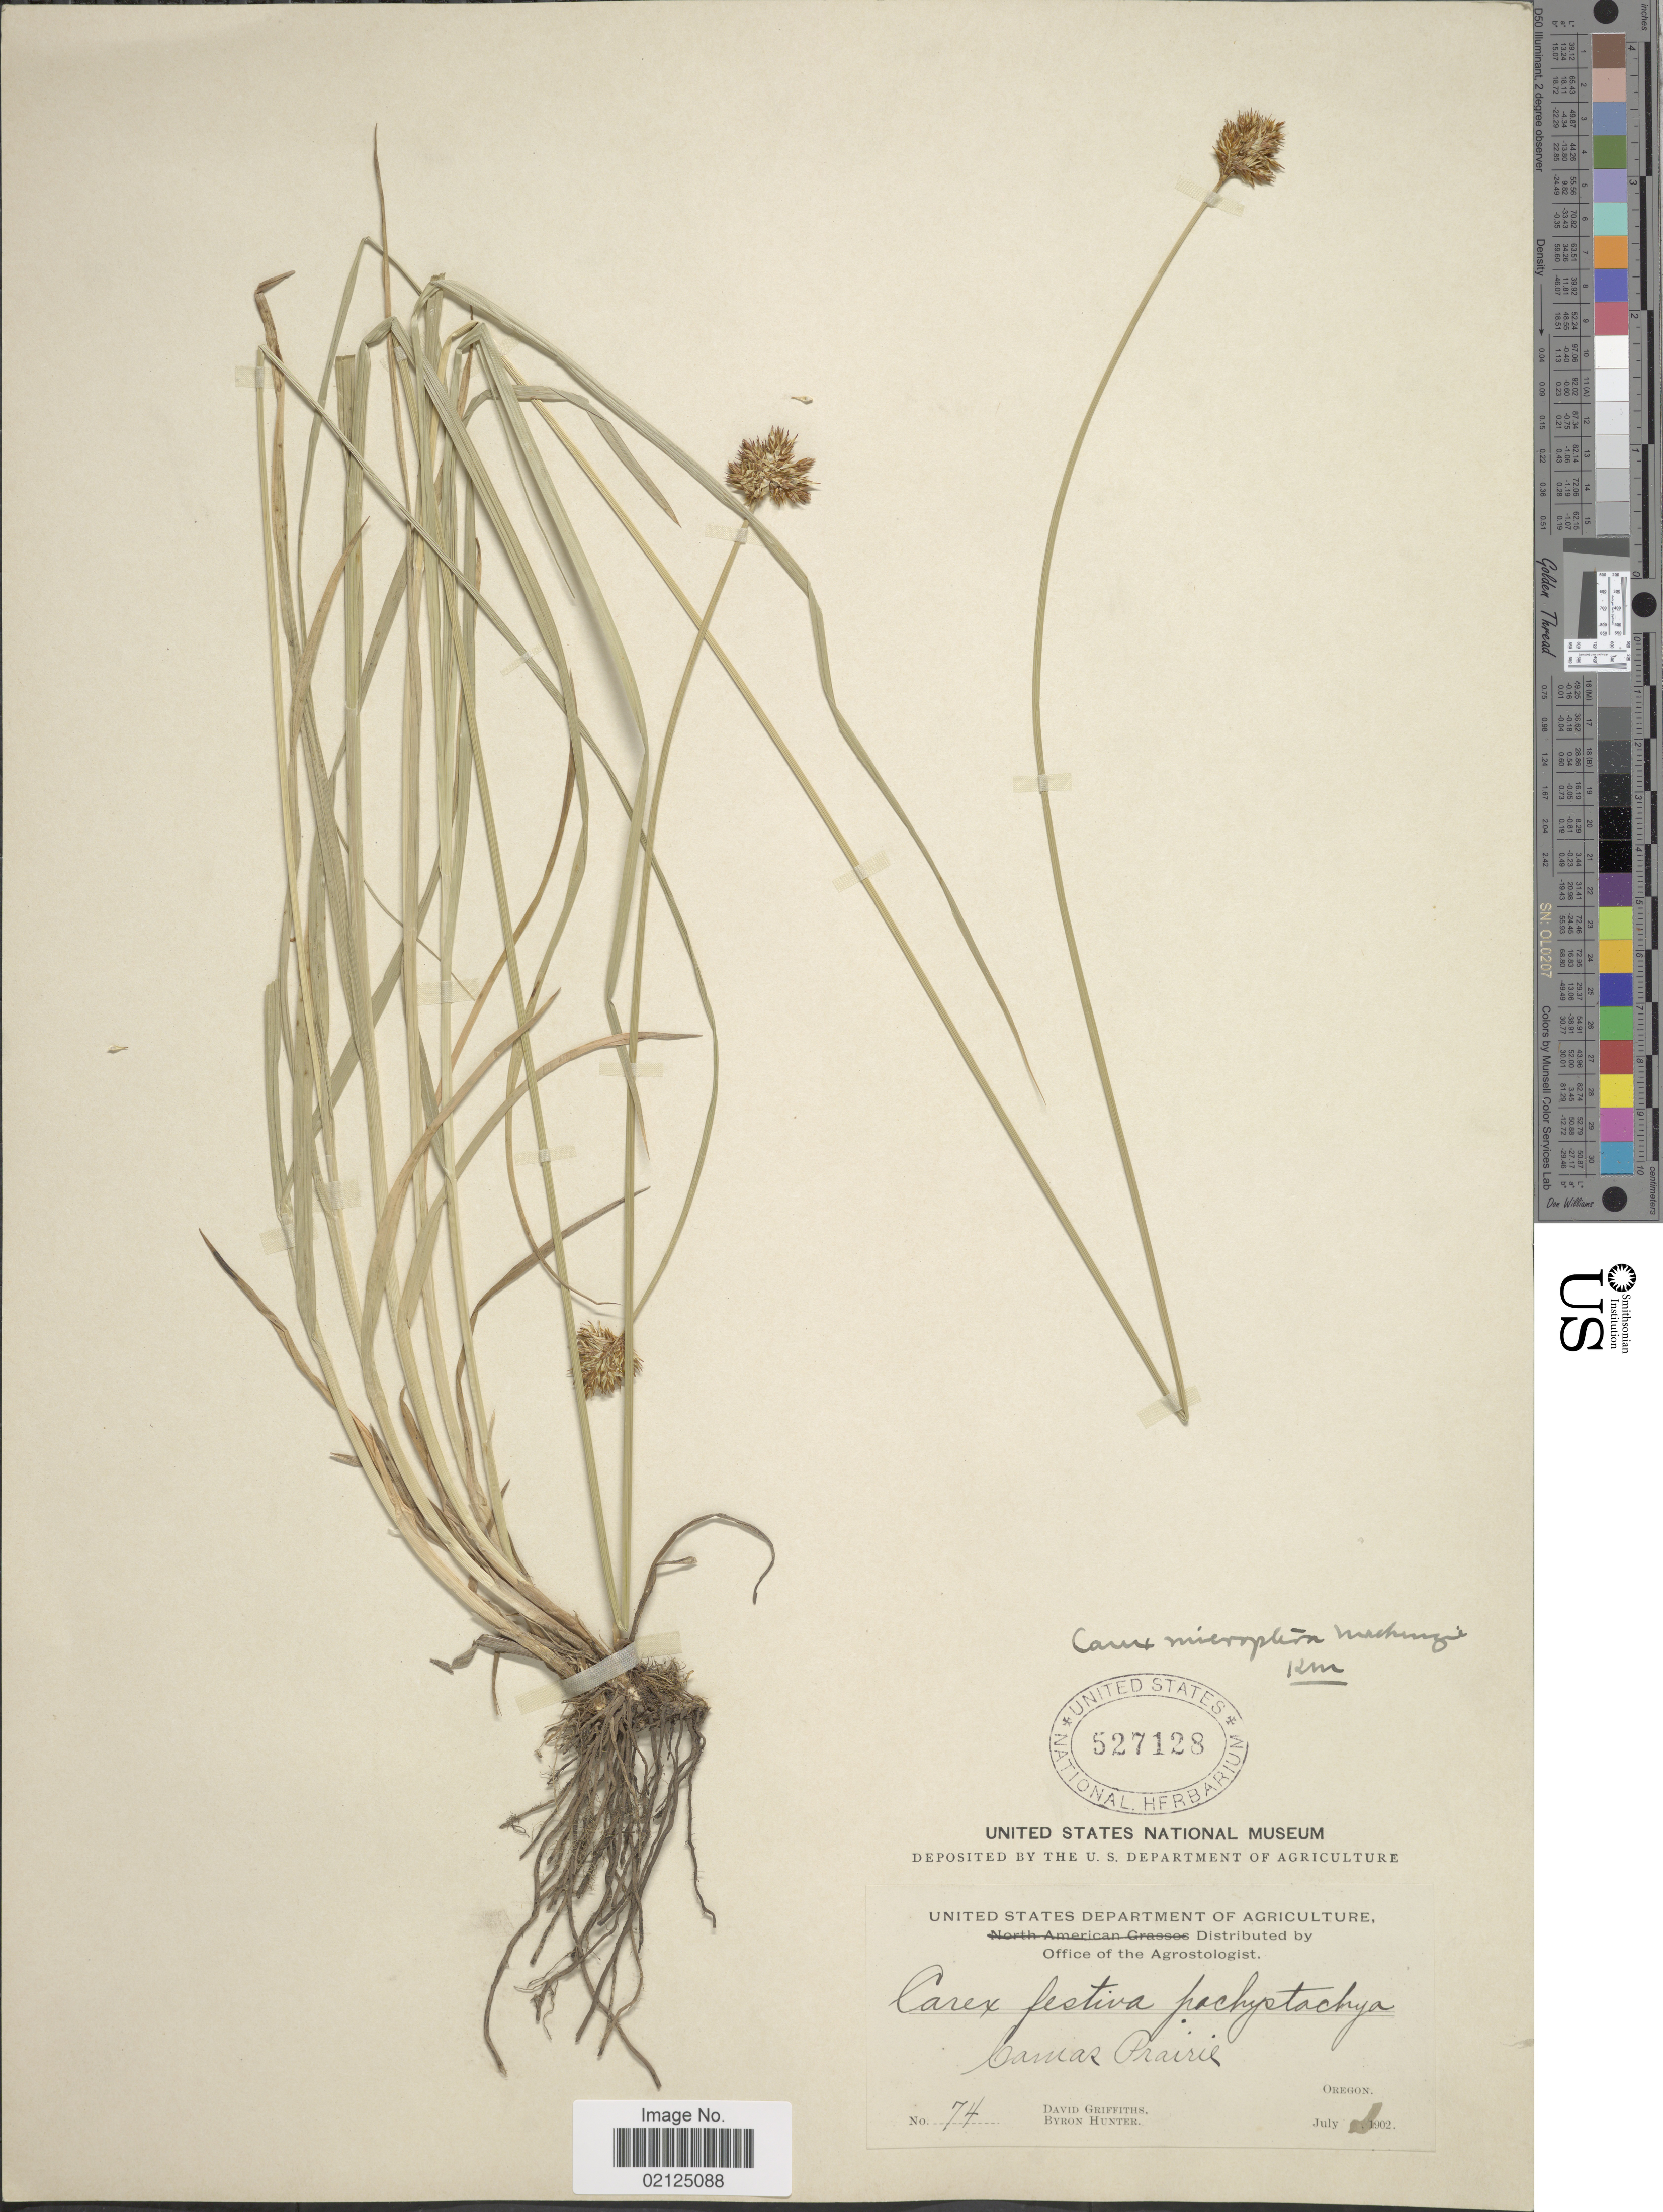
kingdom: Plantae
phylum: Tracheophyta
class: Liliopsida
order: Poales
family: Cyperaceae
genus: Carex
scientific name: Carex microptera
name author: Mack.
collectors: D. Griffiths & B. Hunter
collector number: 74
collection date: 1902-07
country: United States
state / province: Oregon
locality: Camas Prairie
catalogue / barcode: US 527128